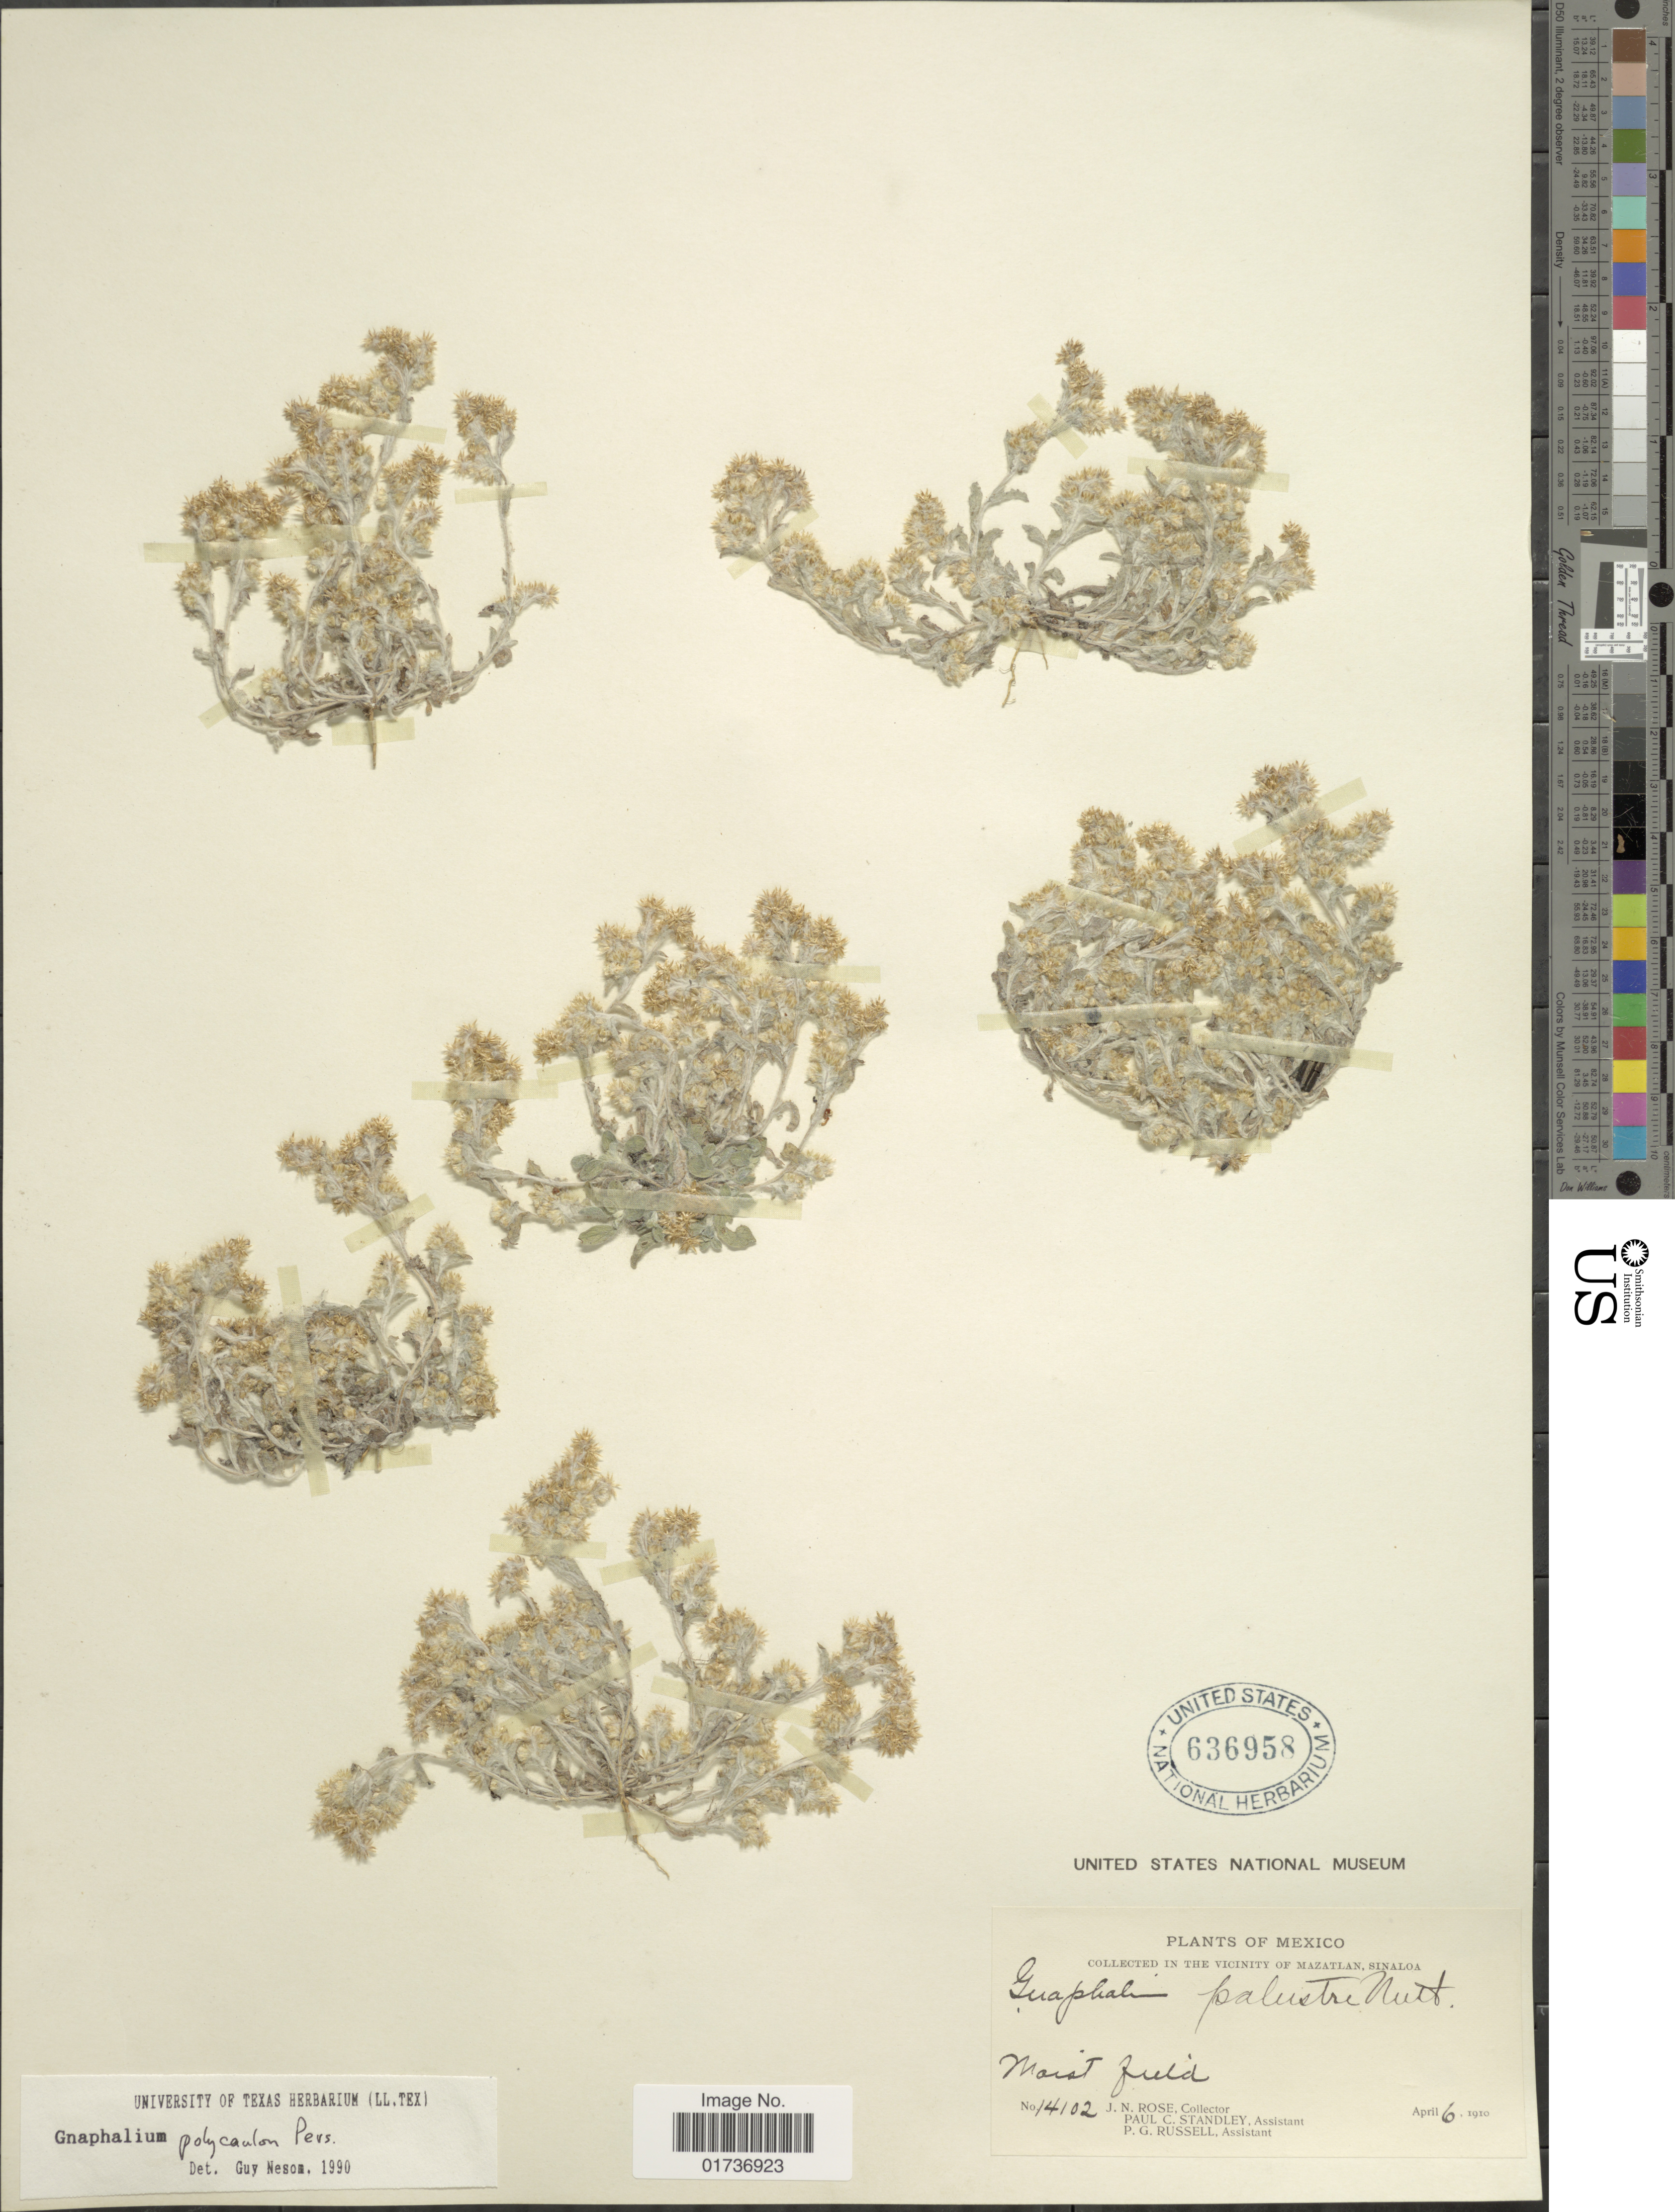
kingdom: Plantae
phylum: Tracheophyta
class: Magnoliopsida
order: Asterales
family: Asteraceae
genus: Gnaphalium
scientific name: Gnaphalium polycaulon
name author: Pers.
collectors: J. N. Rose, P. C. Standley & P. G. Russell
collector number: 14102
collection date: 1910-04-06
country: Mexico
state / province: Sinaloa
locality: In the Vicinity of Maztlan, Moist field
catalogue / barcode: US 636958